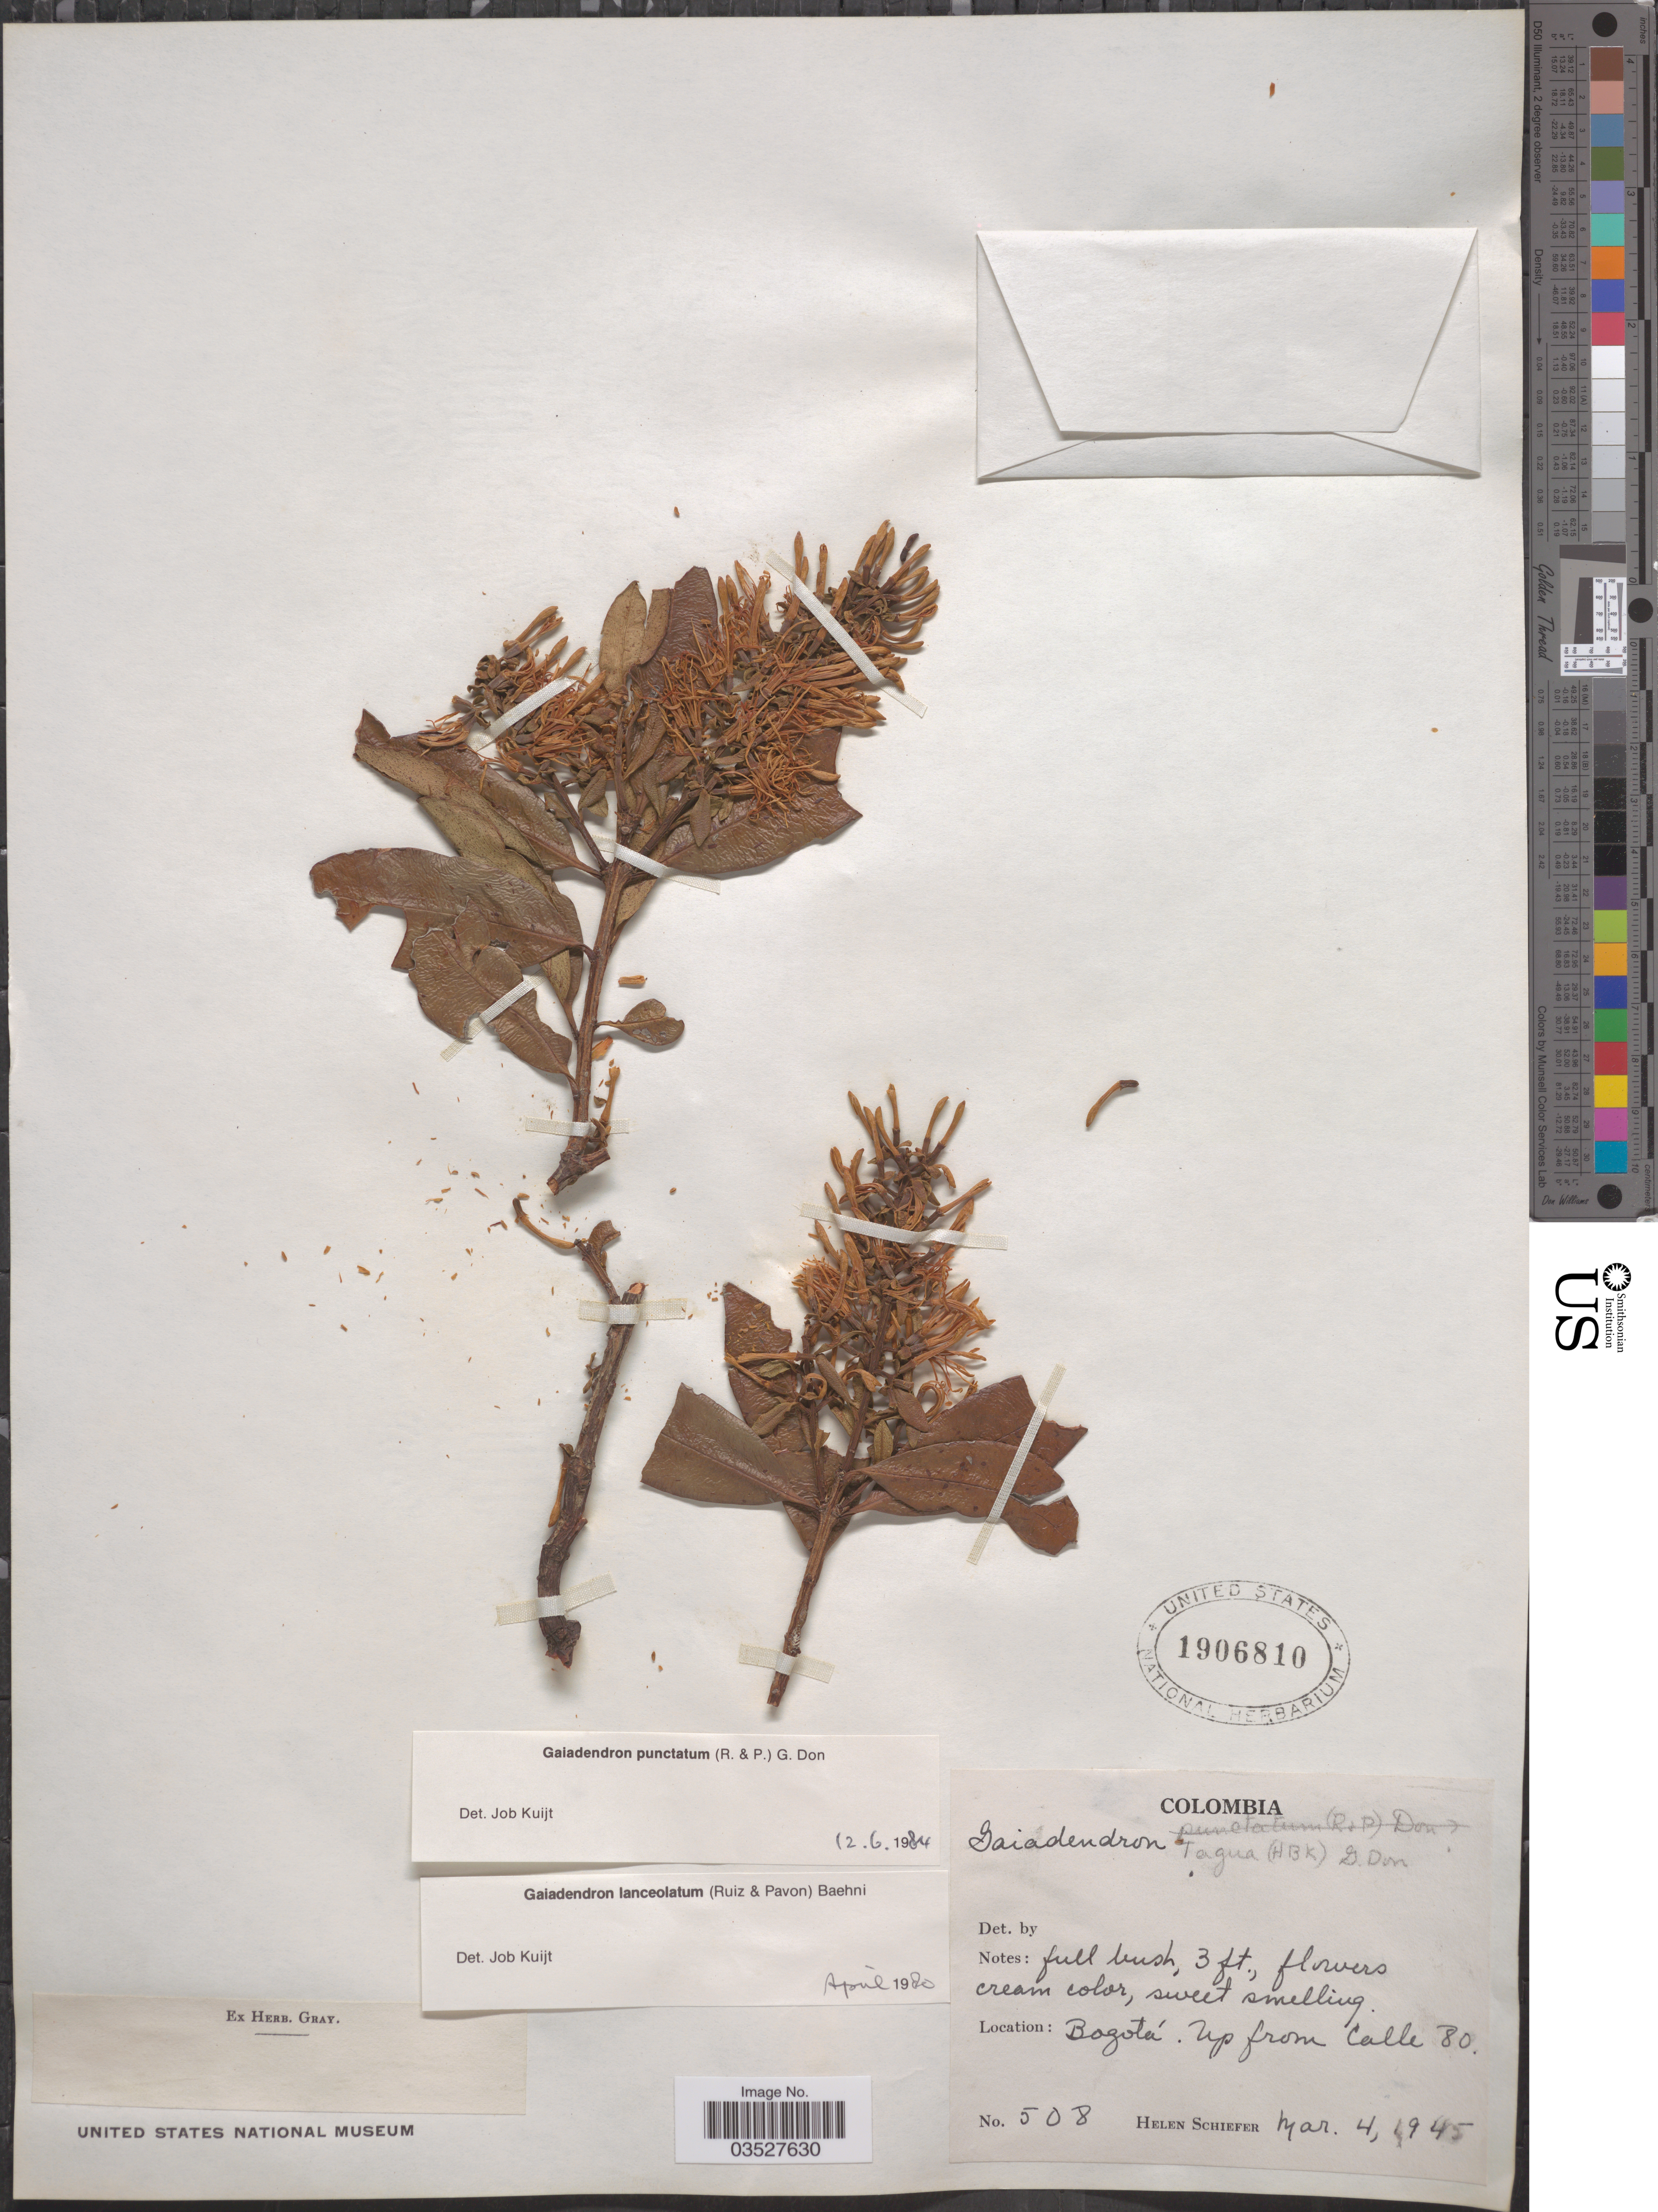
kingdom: Plantae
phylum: Tracheophyta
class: Magnoliopsida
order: Santalales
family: Loranthaceae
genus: Gaiadendron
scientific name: Gaiadendron punctatum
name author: (Ruiz & Pav.) G. Don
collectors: H. Schiefer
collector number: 508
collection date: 1945-03-04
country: Colombia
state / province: Bogota D.C.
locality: Bogotá. Up from calle 80.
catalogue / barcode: US 1906810